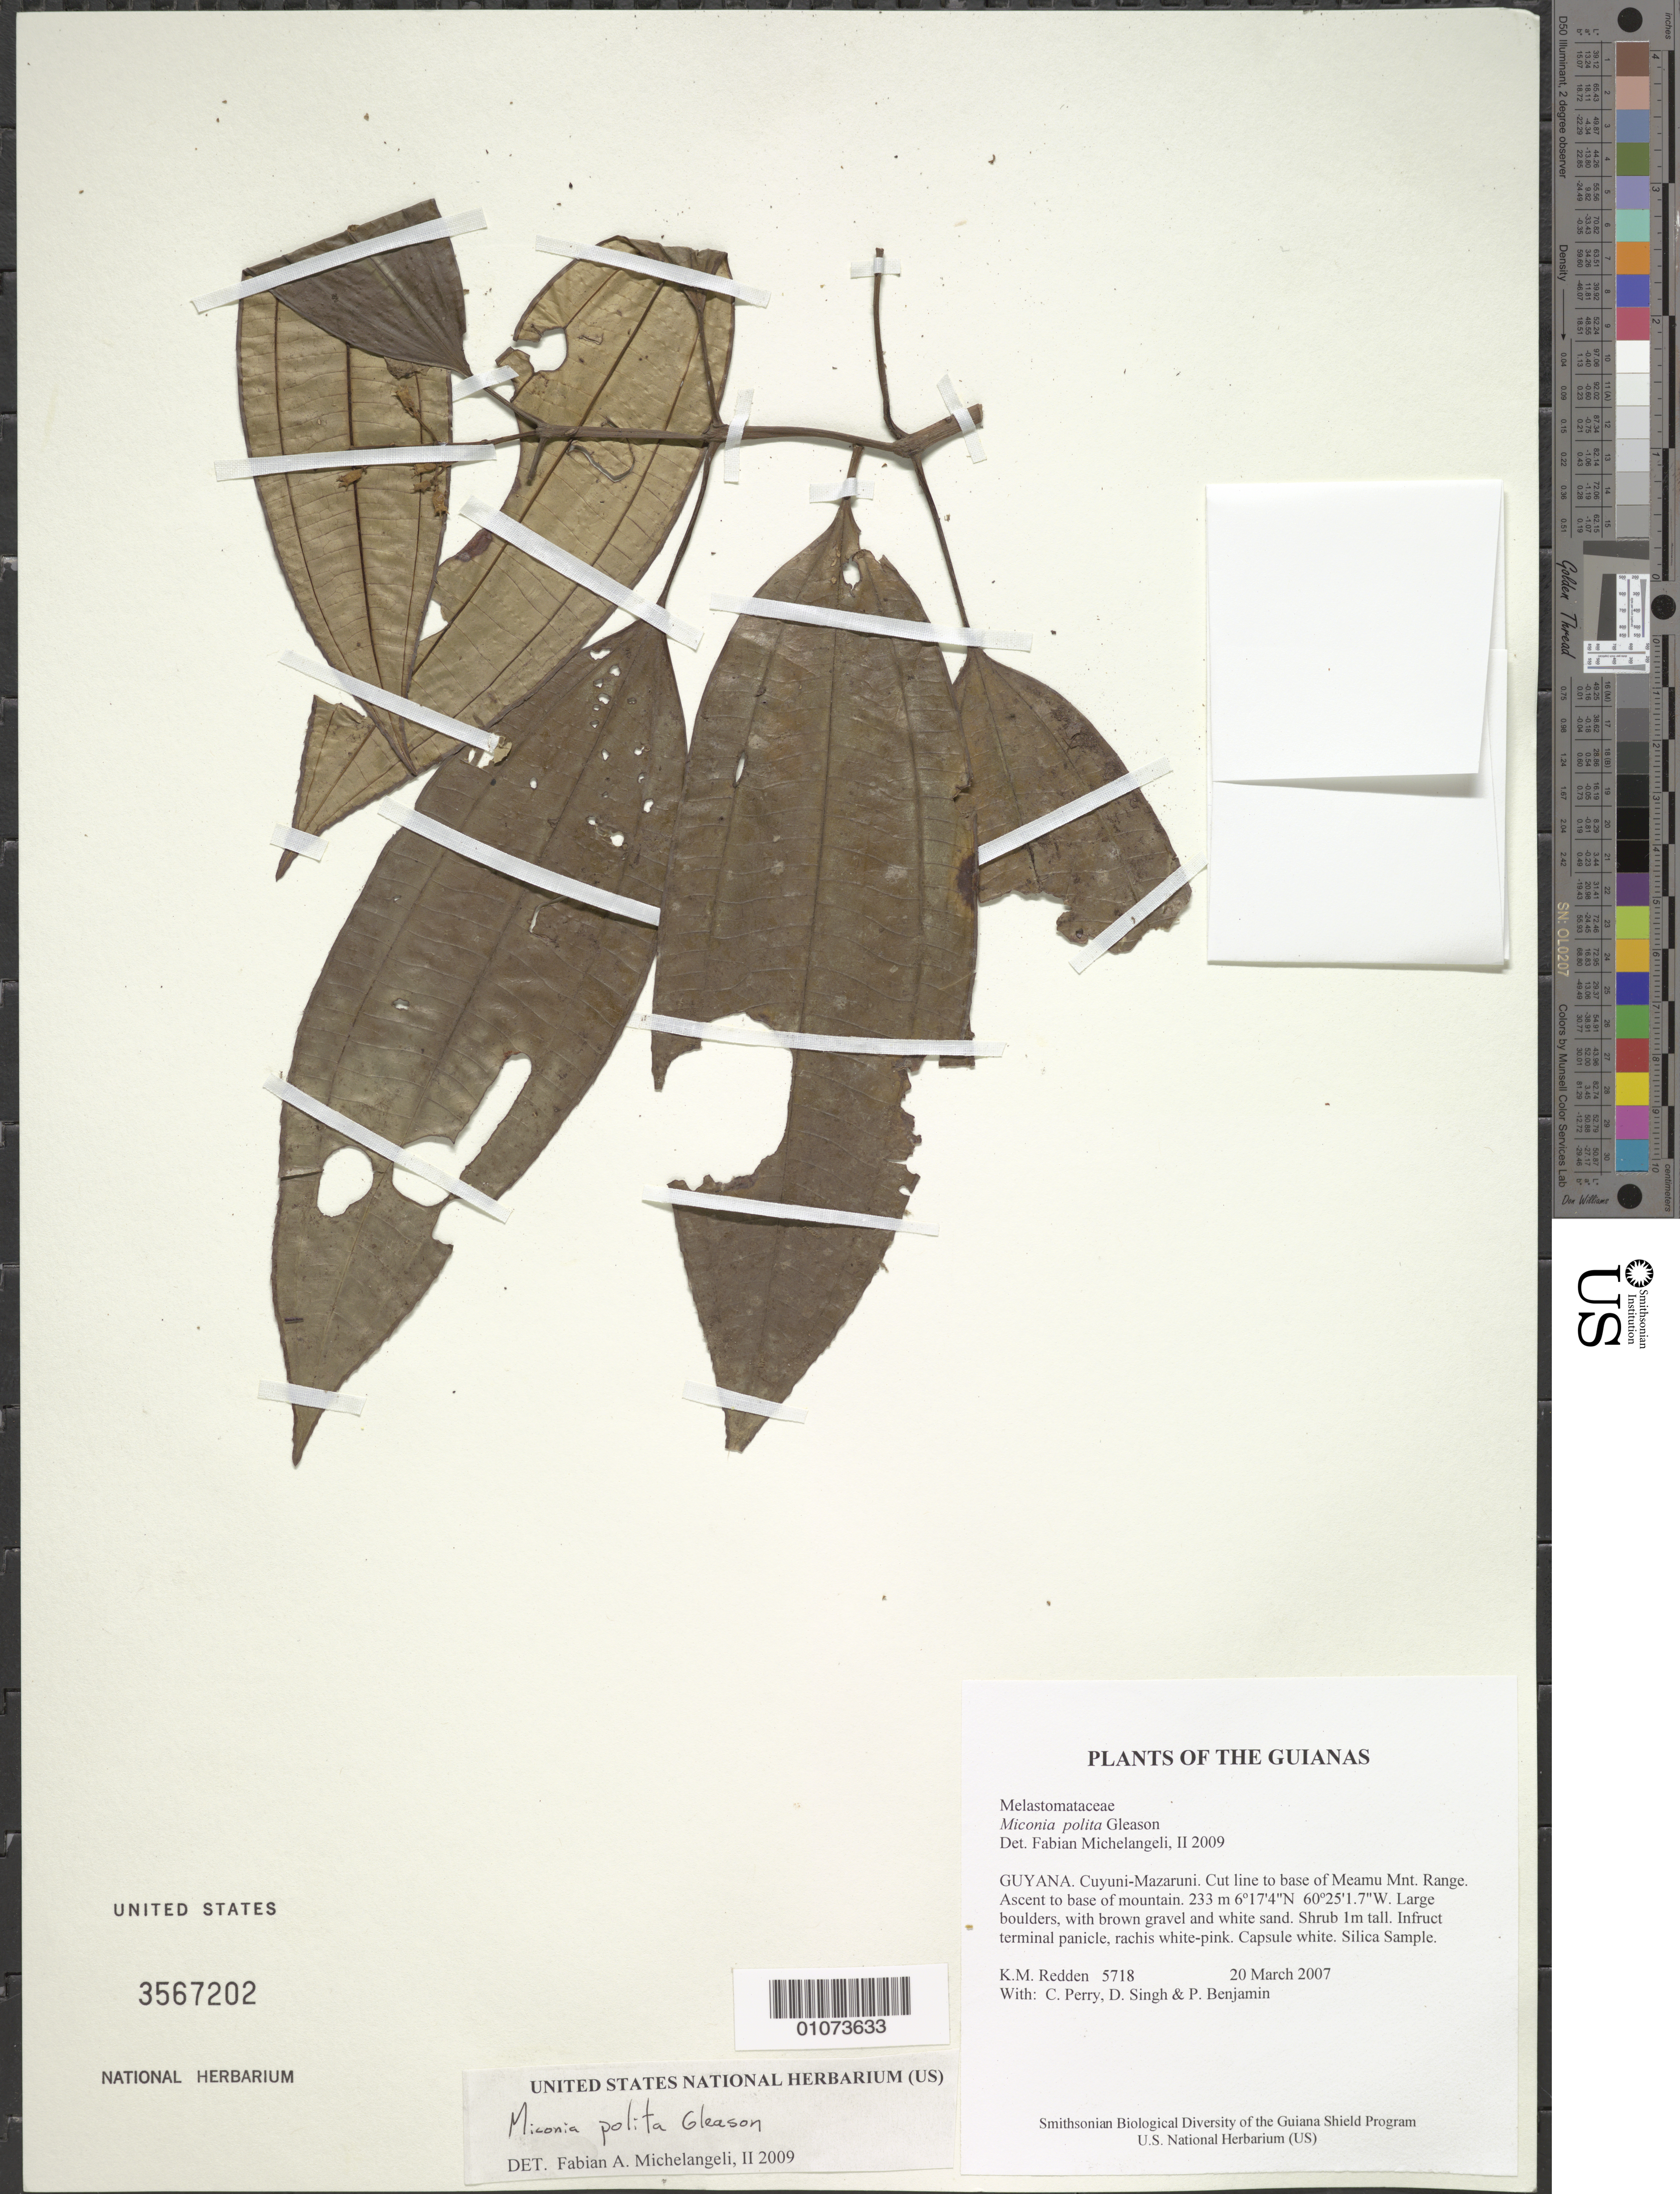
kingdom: Plantae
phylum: Tracheophyta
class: Magnoliopsida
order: Myrtales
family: Melastomataceae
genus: Miconia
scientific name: Miconia polita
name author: Gleason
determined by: Michelangeli, F. A.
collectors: K. M. Redden, C. Perry, D. Singh & P. Benjamin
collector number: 5718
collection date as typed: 20 March 2007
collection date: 2007-03-20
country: Guyana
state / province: Cuyuni-Mazaruni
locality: Cut line to base of Meamu Mnt. Range. Ascent to base of mountain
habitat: Large boulders, with brown gravel and white sand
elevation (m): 233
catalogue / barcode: US 3567202